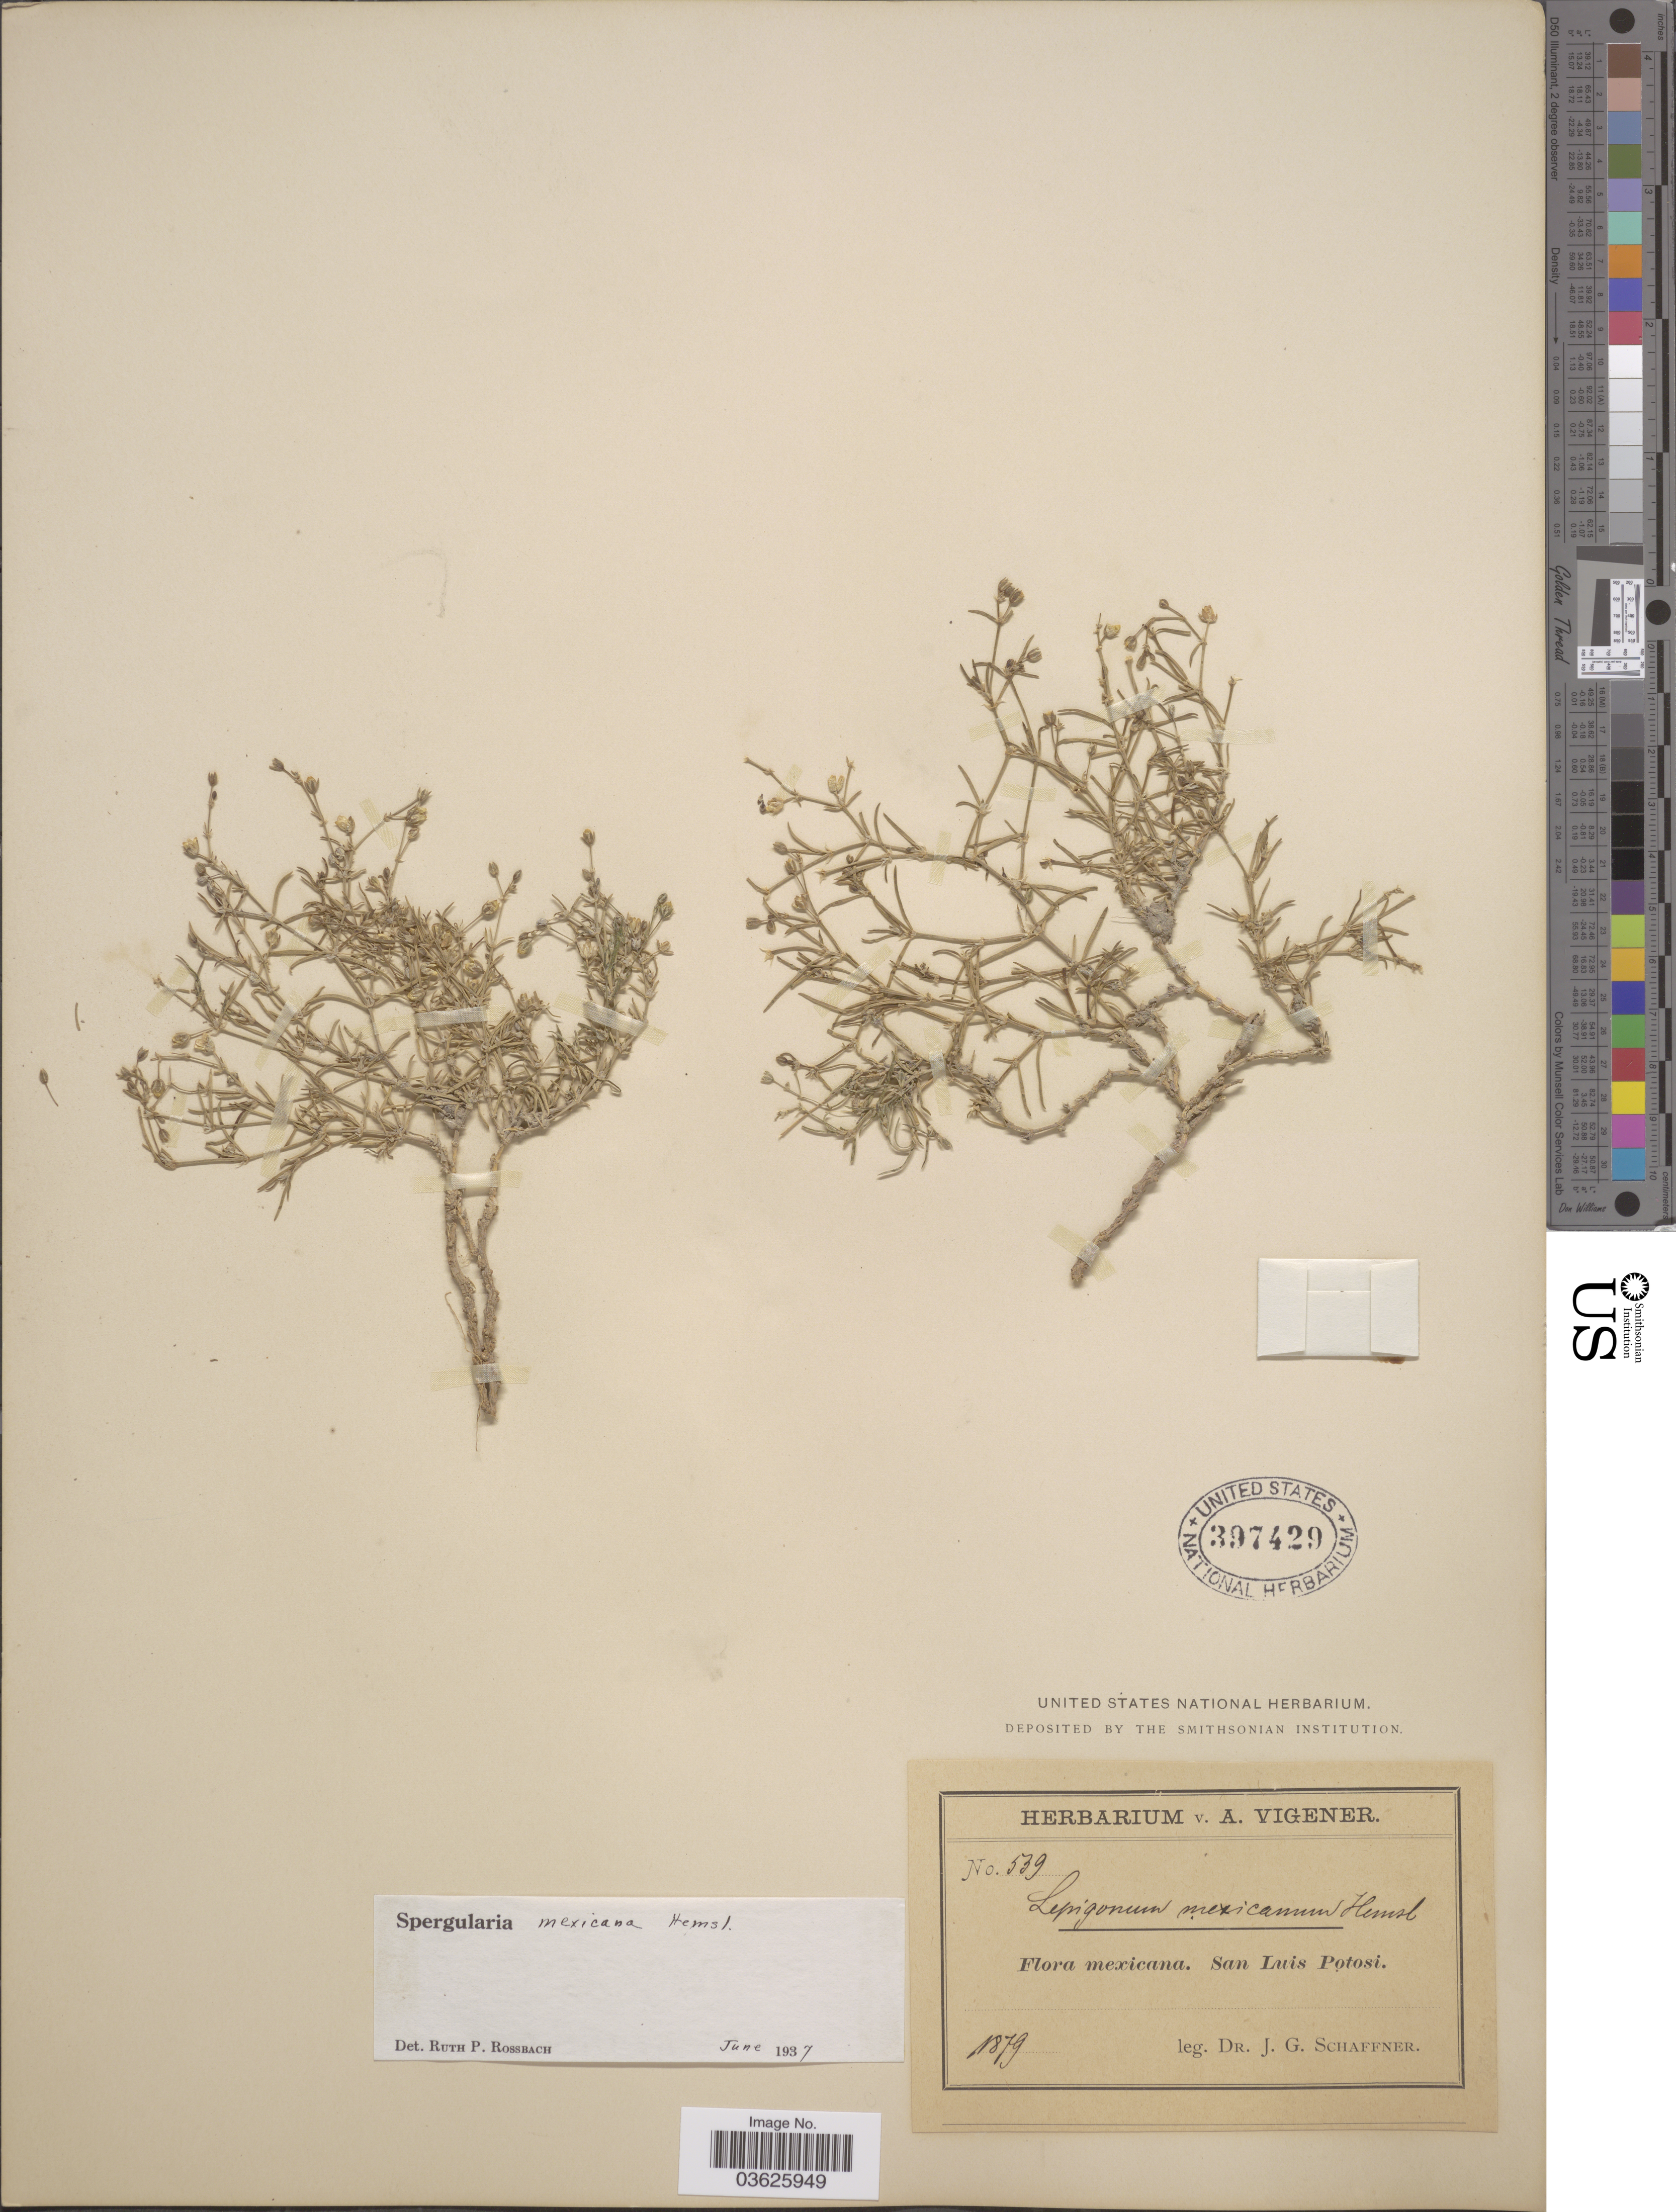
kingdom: Plantae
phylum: Tracheophyta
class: Magnoliopsida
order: Caryophyllales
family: Caryophyllaceae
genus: Tissa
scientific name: Tissa mexicana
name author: Britton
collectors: J. G. Schaffner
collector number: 539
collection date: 1879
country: Mexico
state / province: San Luis Potosí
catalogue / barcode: US 397429